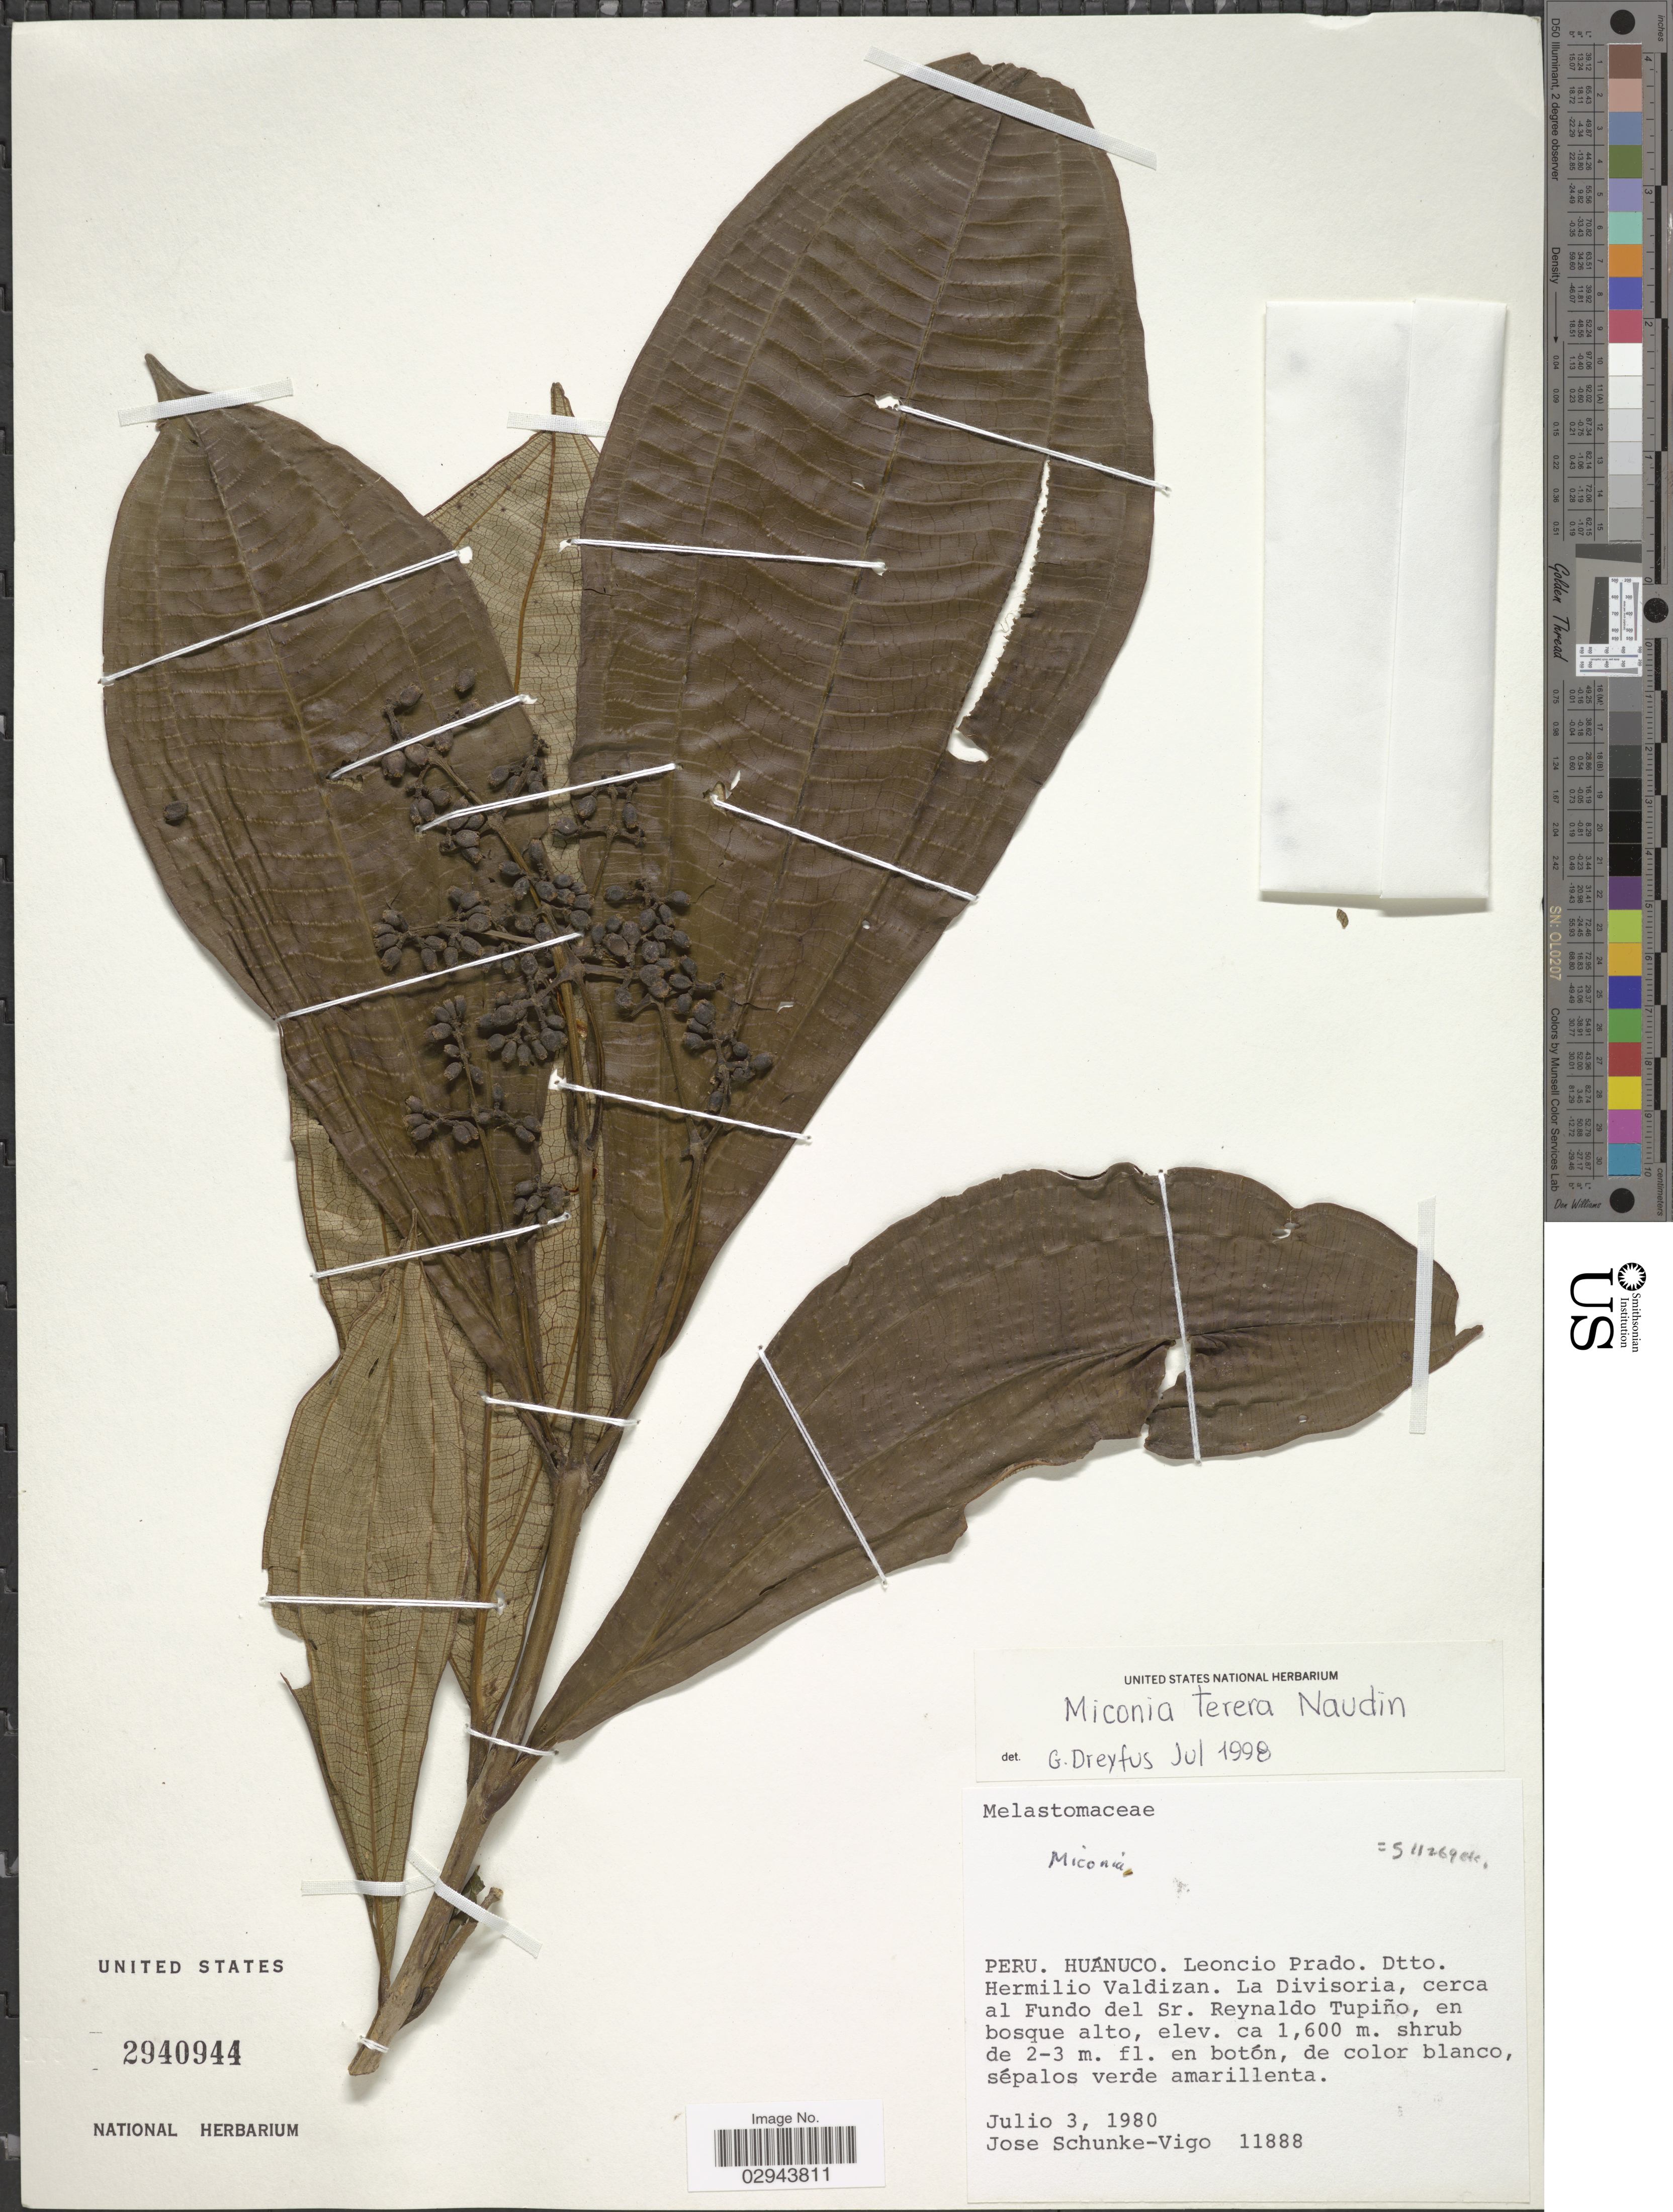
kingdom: Plantae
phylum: Tracheophyta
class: Magnoliopsida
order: Myrtales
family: Melastomataceae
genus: Miconia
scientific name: Miconia terera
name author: Naudin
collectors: J. Schunke Vigo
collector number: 11888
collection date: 1980-07-03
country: Peru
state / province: Huánuco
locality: Leoncio Prado. Dtto. Hermilio Valdizan. La Divisoria, cerca al Fundo del Sr. Reynaldo Tupiño.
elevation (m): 1600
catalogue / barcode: US 2940944